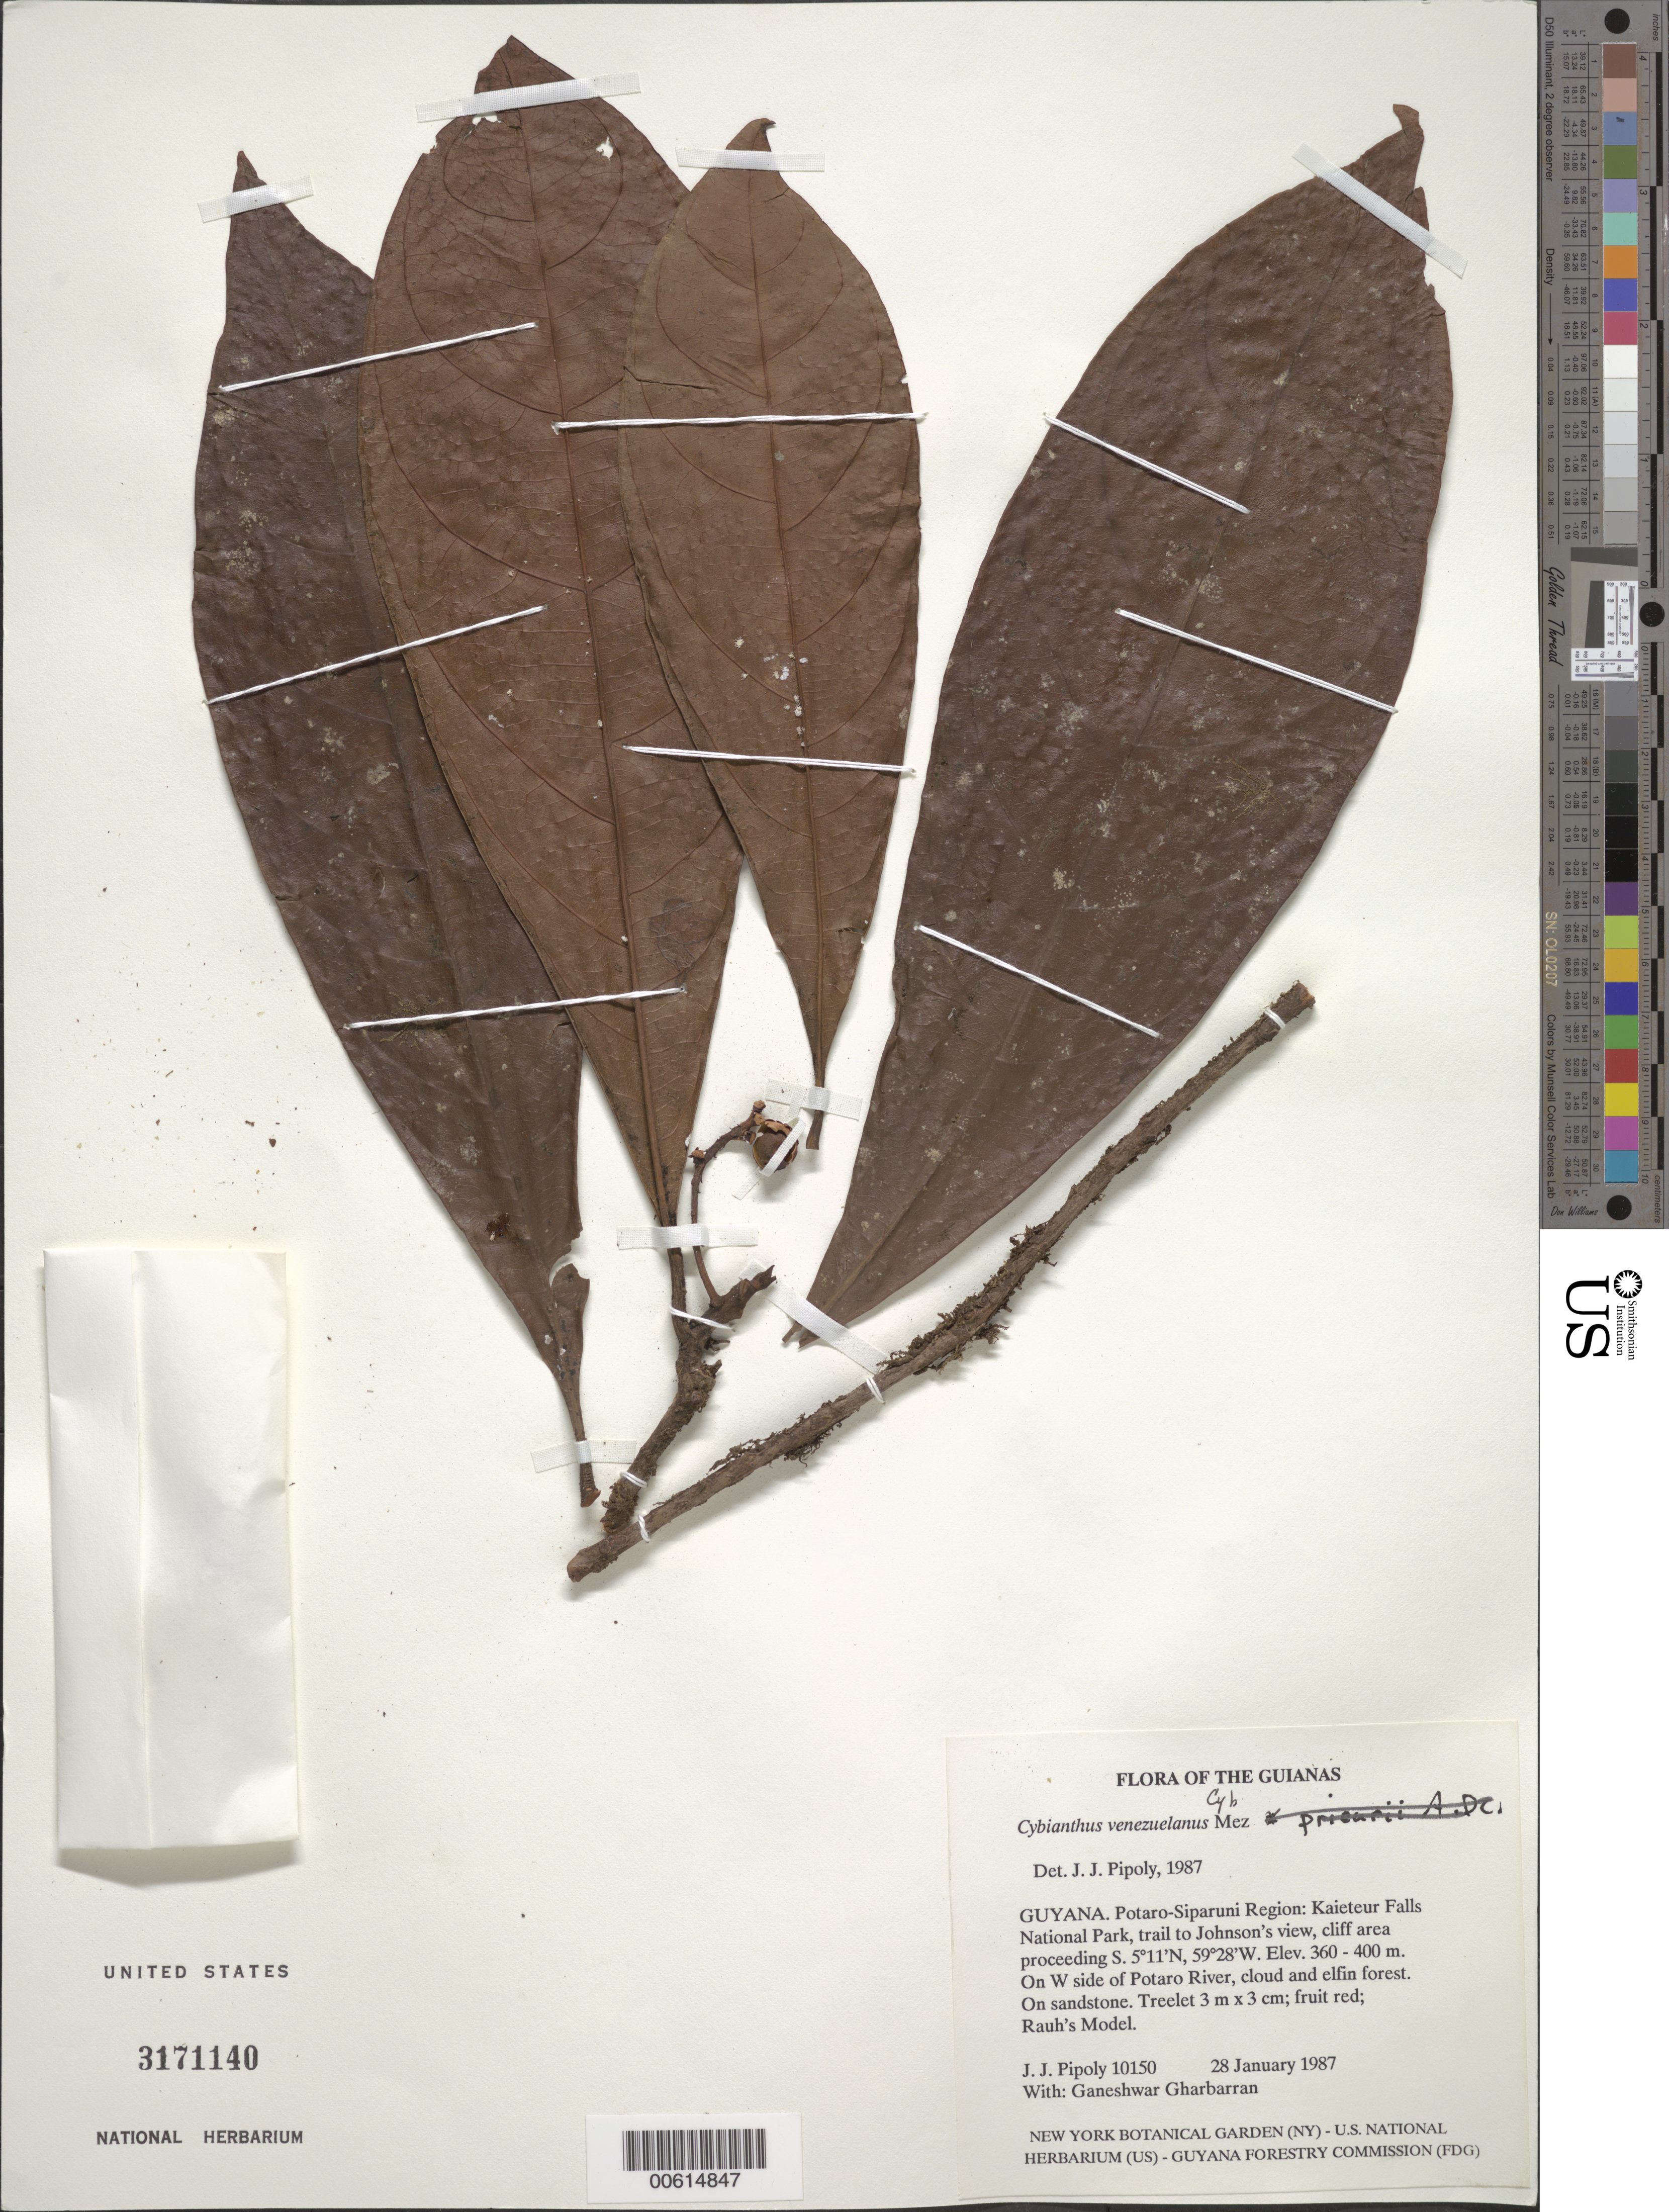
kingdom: Plantae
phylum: Tracheophyta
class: Magnoliopsida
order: Ericales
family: Primulaceae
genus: Cybianthus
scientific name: Cybianthus venezuelanus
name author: Mez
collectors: J. J. Pipoly & G. Gharbarran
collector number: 10150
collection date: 1987-01-28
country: Guyana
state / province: Potaro-Siparuni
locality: The Guianas. Potaro-Siparuni Region: Kaieteur Falls National Park, trail to Johnson's view. On W side of Potaro River. Rauh's Model.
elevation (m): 360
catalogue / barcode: US 3171140